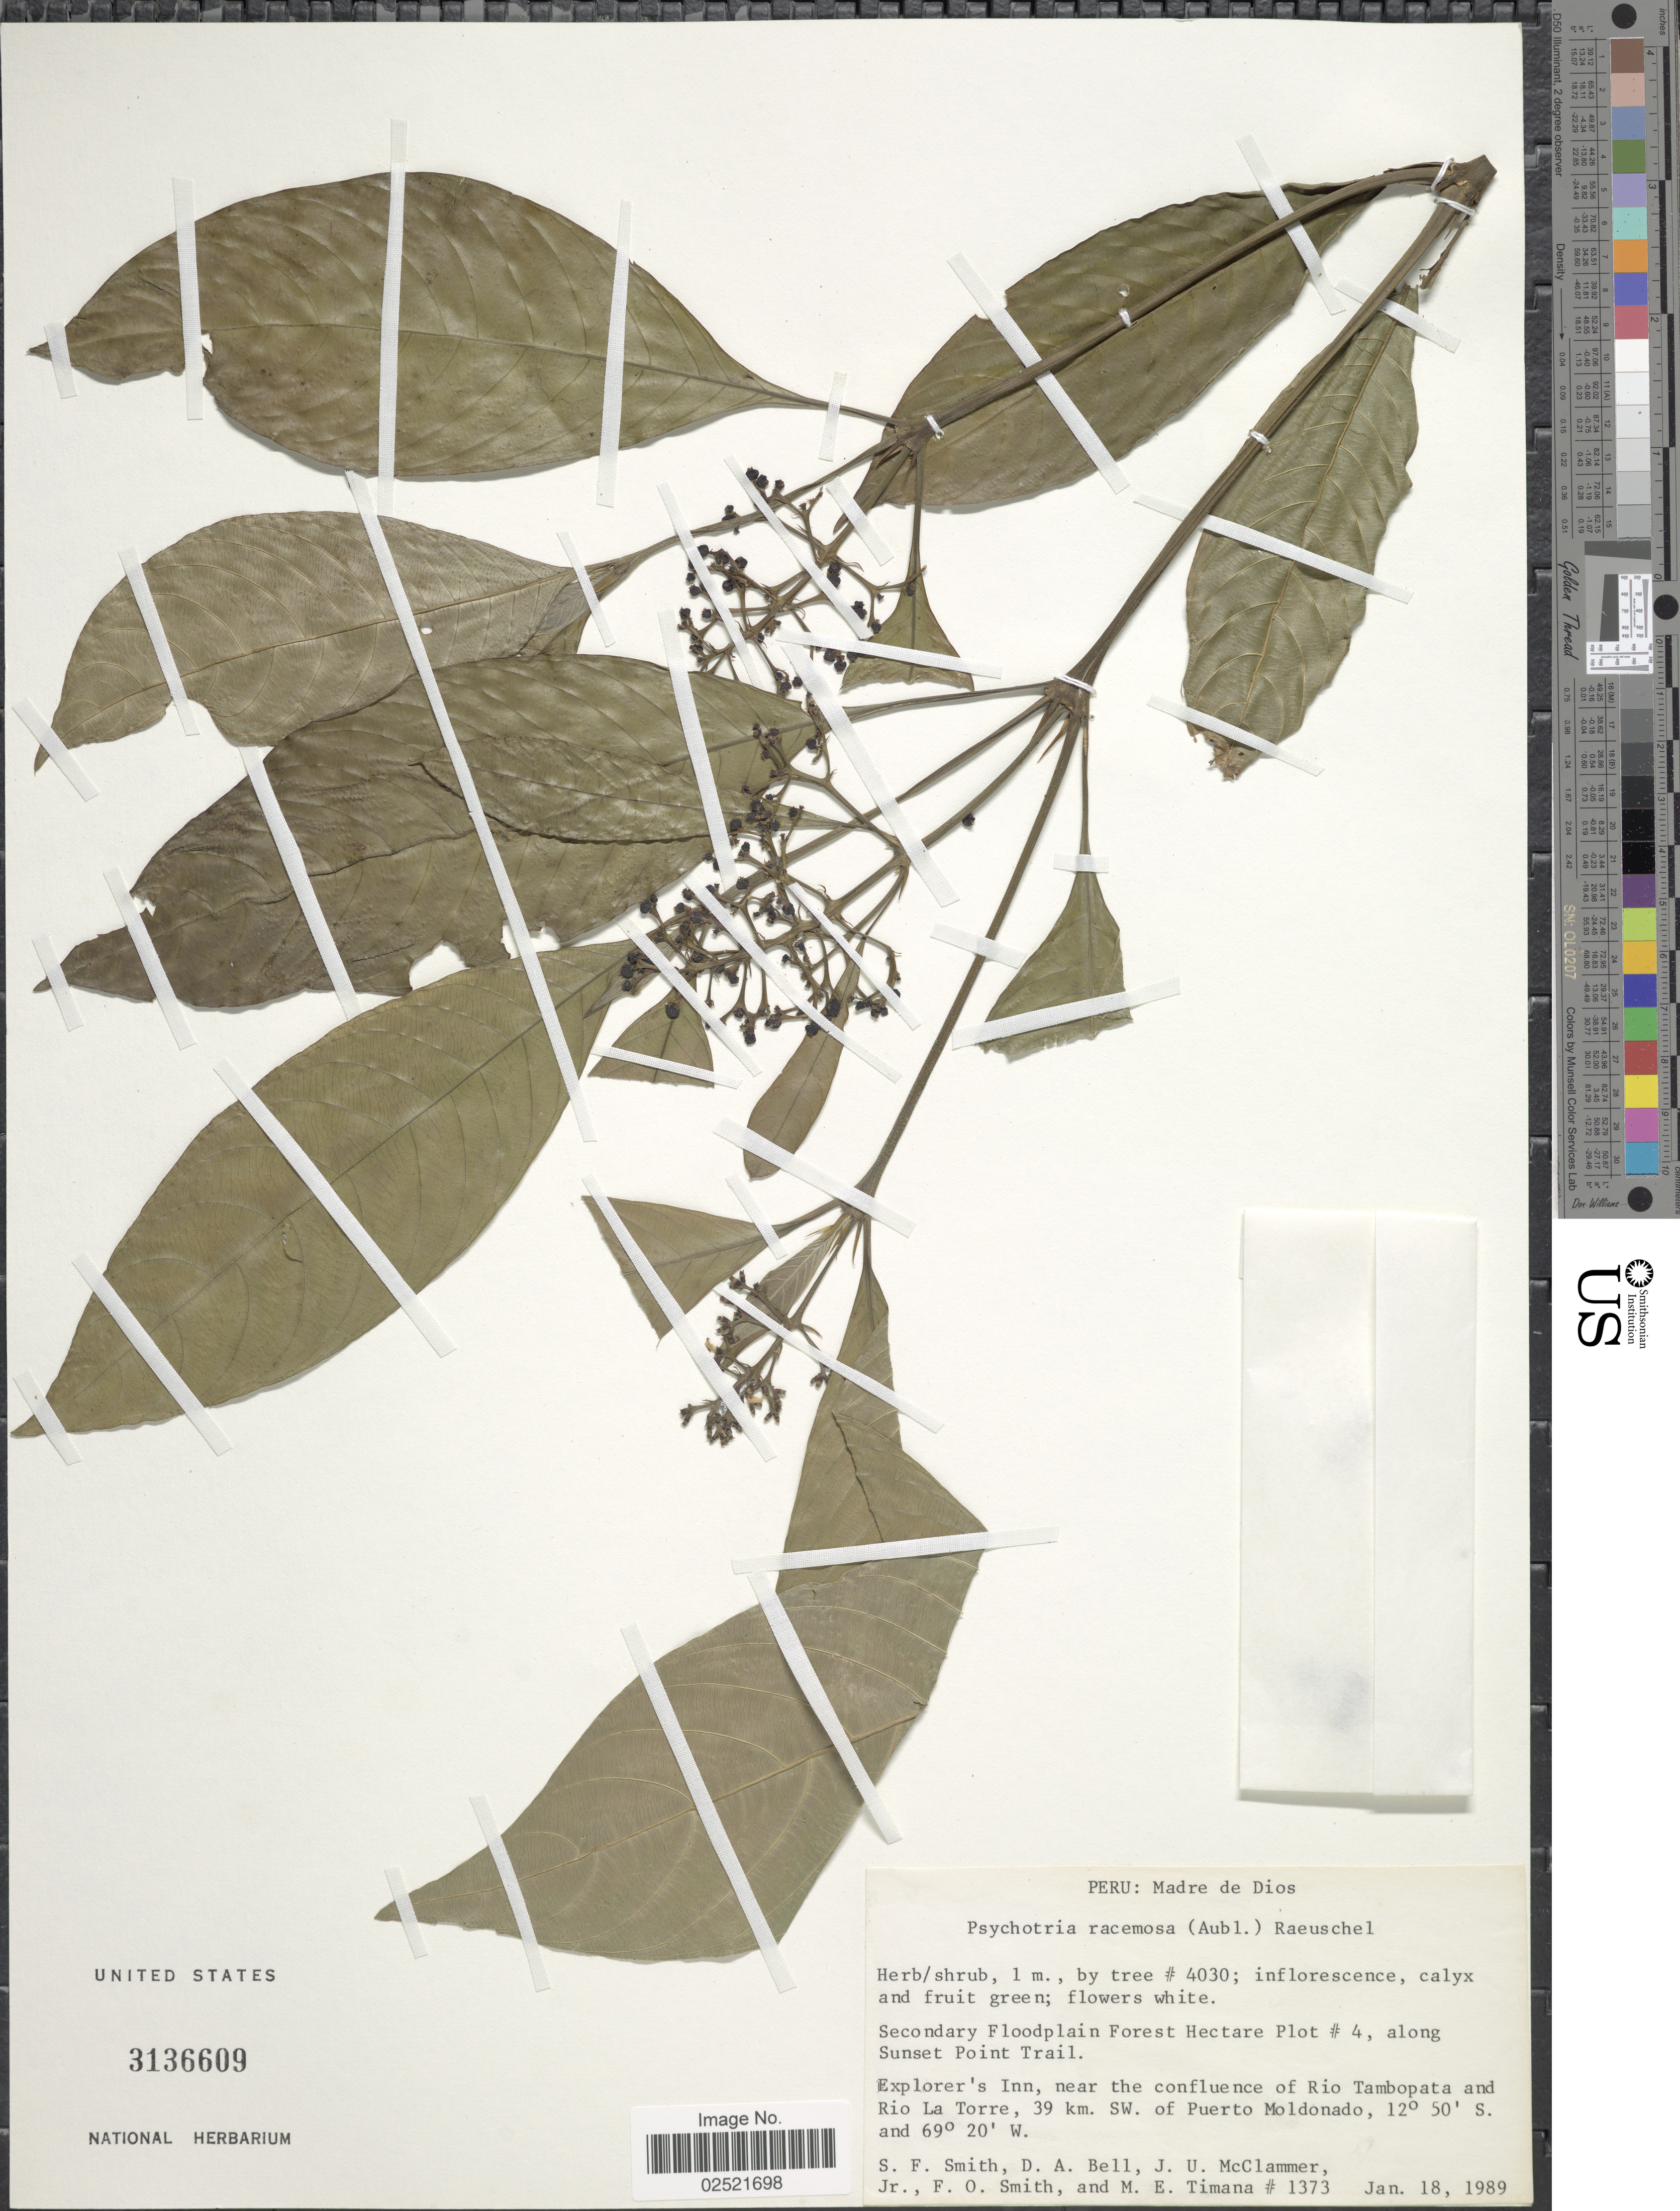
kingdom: Plantae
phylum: Tracheophyta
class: Magnoliopsida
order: Gentianales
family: Rubiaceae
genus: Psychotria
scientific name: Psychotria racemosa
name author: (Aubl.) Raeuschel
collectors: S.F. Smith, D. A. Bell, J. McClammer Jr. & F. Smith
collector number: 1373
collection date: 1989-01-18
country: Peru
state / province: Madre de Dios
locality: Secondary Floodplain Forest Hectare Plot #4, along Sunset Point Trail, Explorer's Inn, near the confluence of Rio Tambopata and Rio La Torre, 39 km SW of Puerto Maldonado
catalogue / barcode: US 3136609